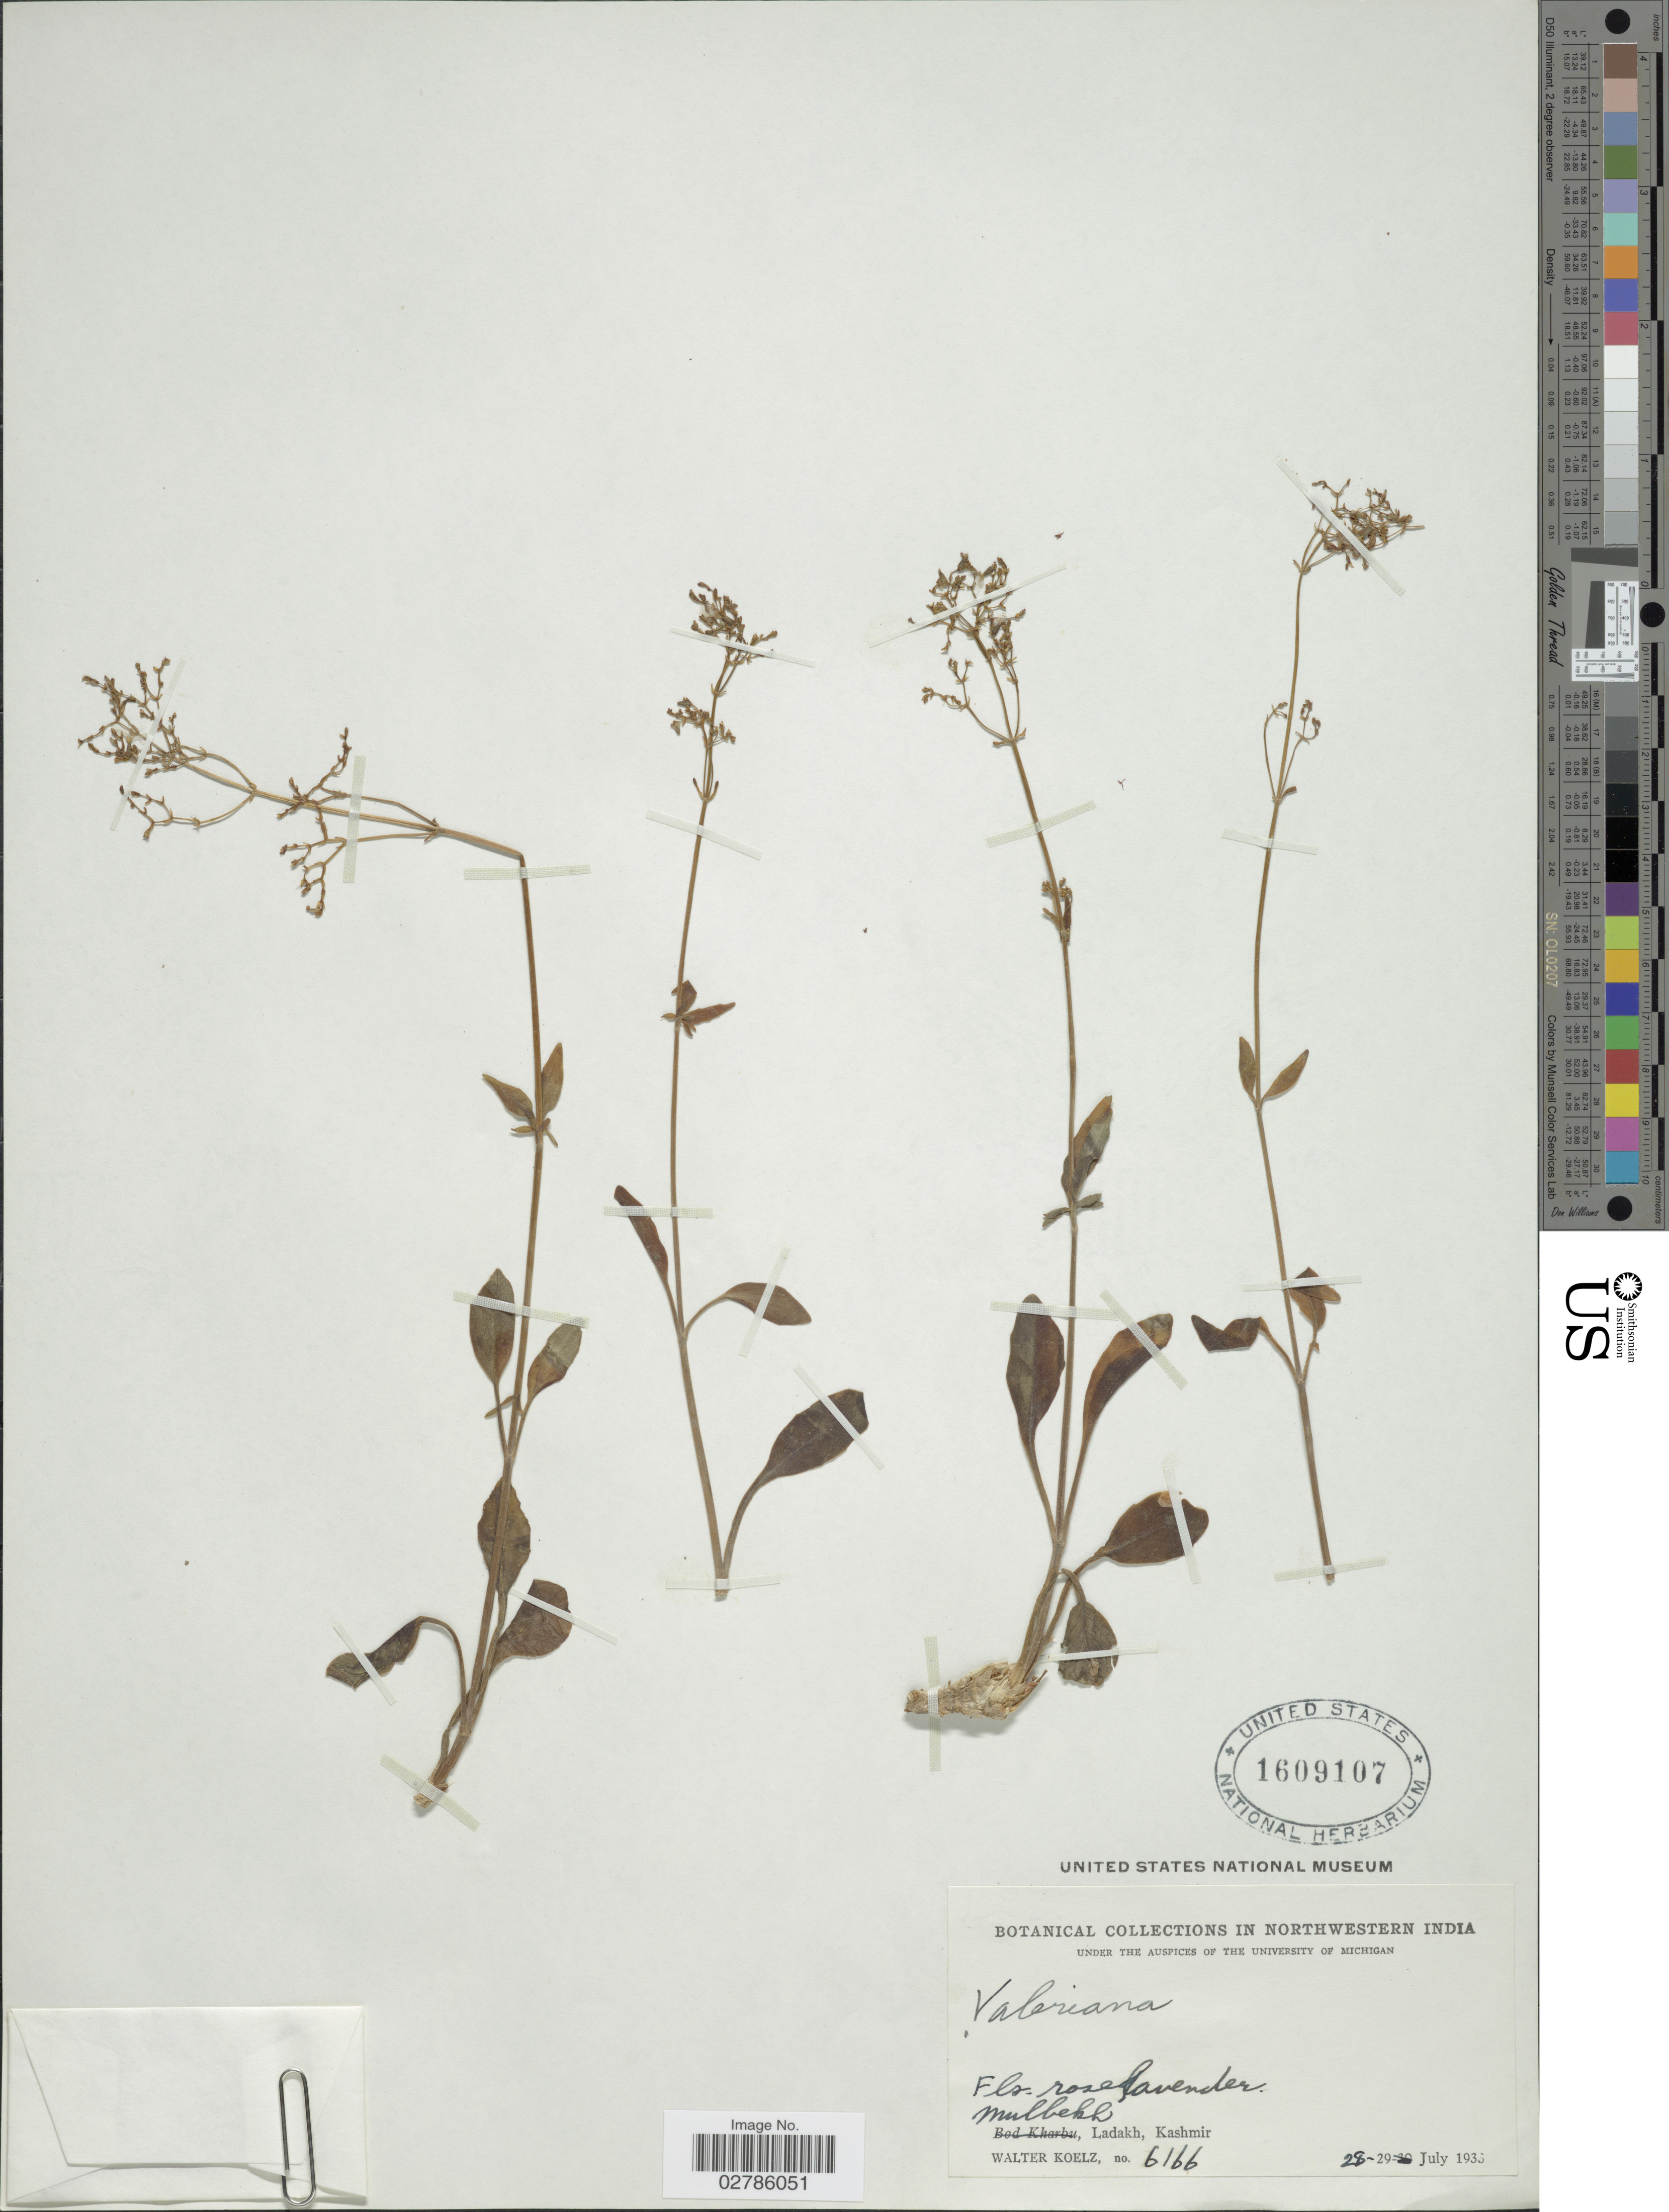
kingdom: Plantae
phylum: Tracheophyta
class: Magnoliopsida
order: Dipsacales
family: Caprifoliaceae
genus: Valeriana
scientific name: Valeriana sp.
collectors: W. N. Koelz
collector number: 6166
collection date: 1933-07-28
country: India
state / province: Jammu and Kashmir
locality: Northwestern India. Mulbekh, Ladakh, Kashmir.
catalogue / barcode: US 1609107